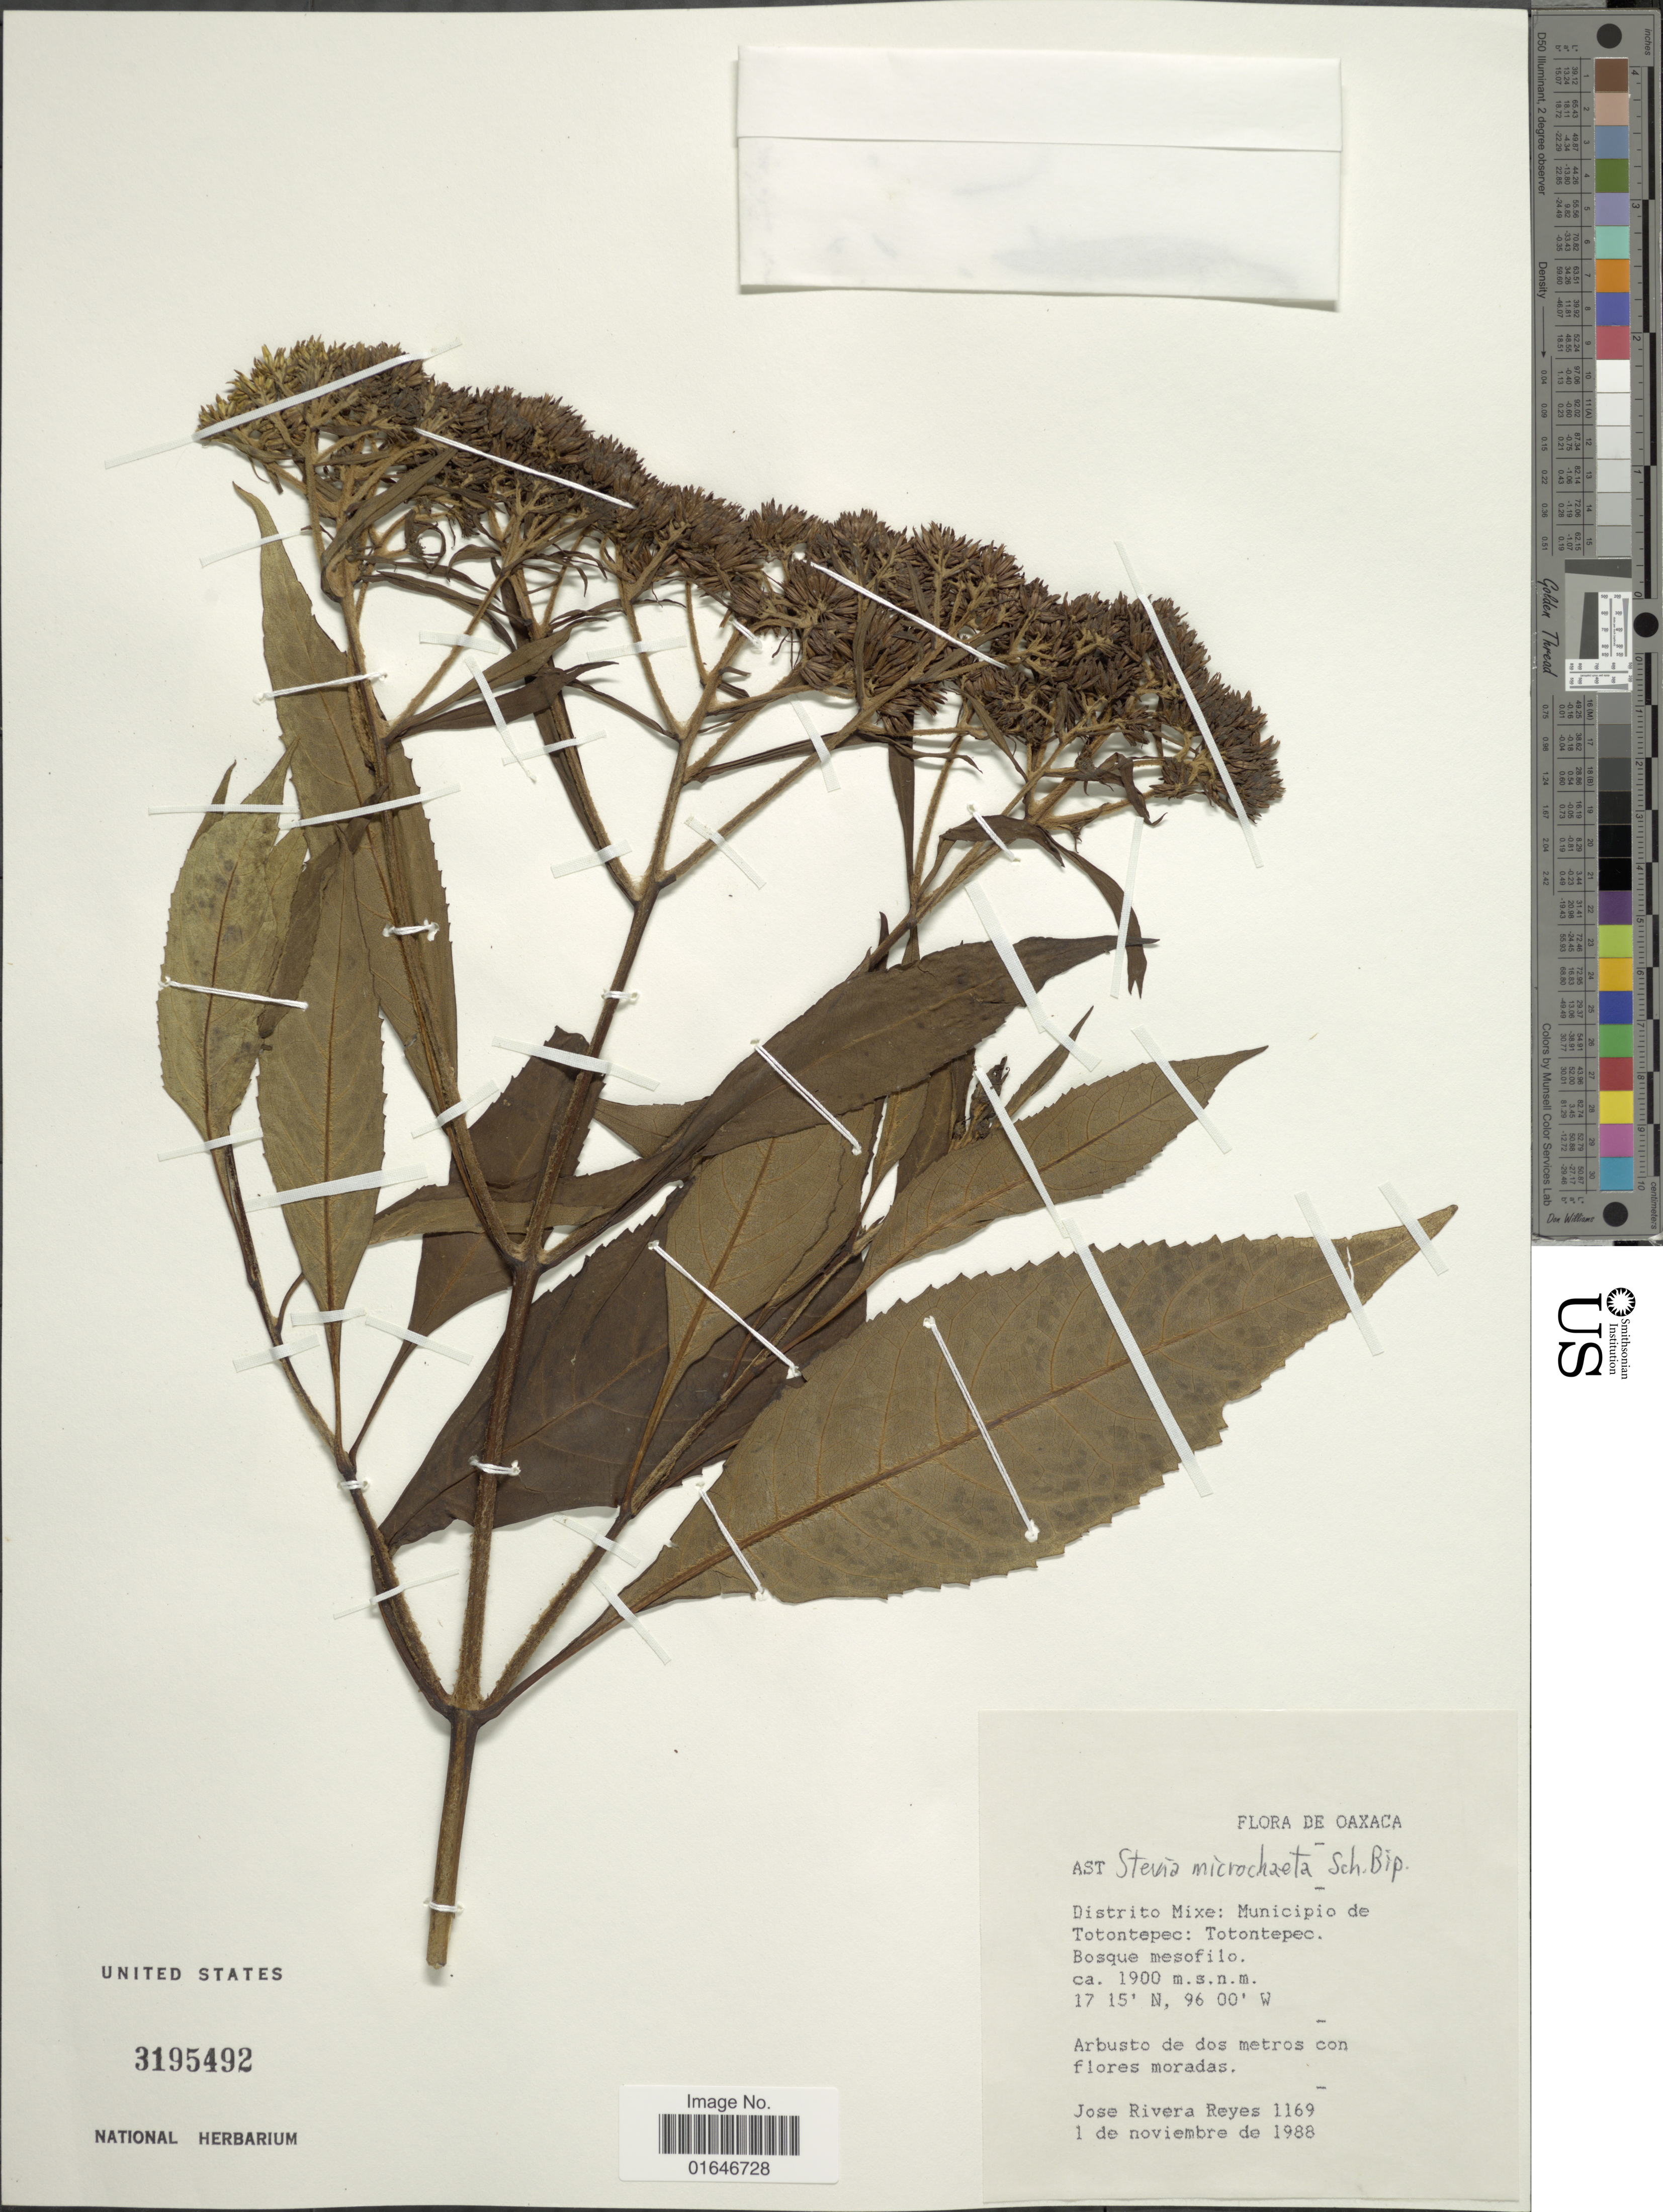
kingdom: Plantae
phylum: Tracheophyta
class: Magnoliopsida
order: Asterales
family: Asteraceae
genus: Stevia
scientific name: Stevia microchaeta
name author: Sch. Bip.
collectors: J. Reyes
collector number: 1169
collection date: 1988-11-01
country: Mexico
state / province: Oaxaca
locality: Distrito Mixe: Municipio de Totontepec: Totontepec.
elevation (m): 1900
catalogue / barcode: US 3195492